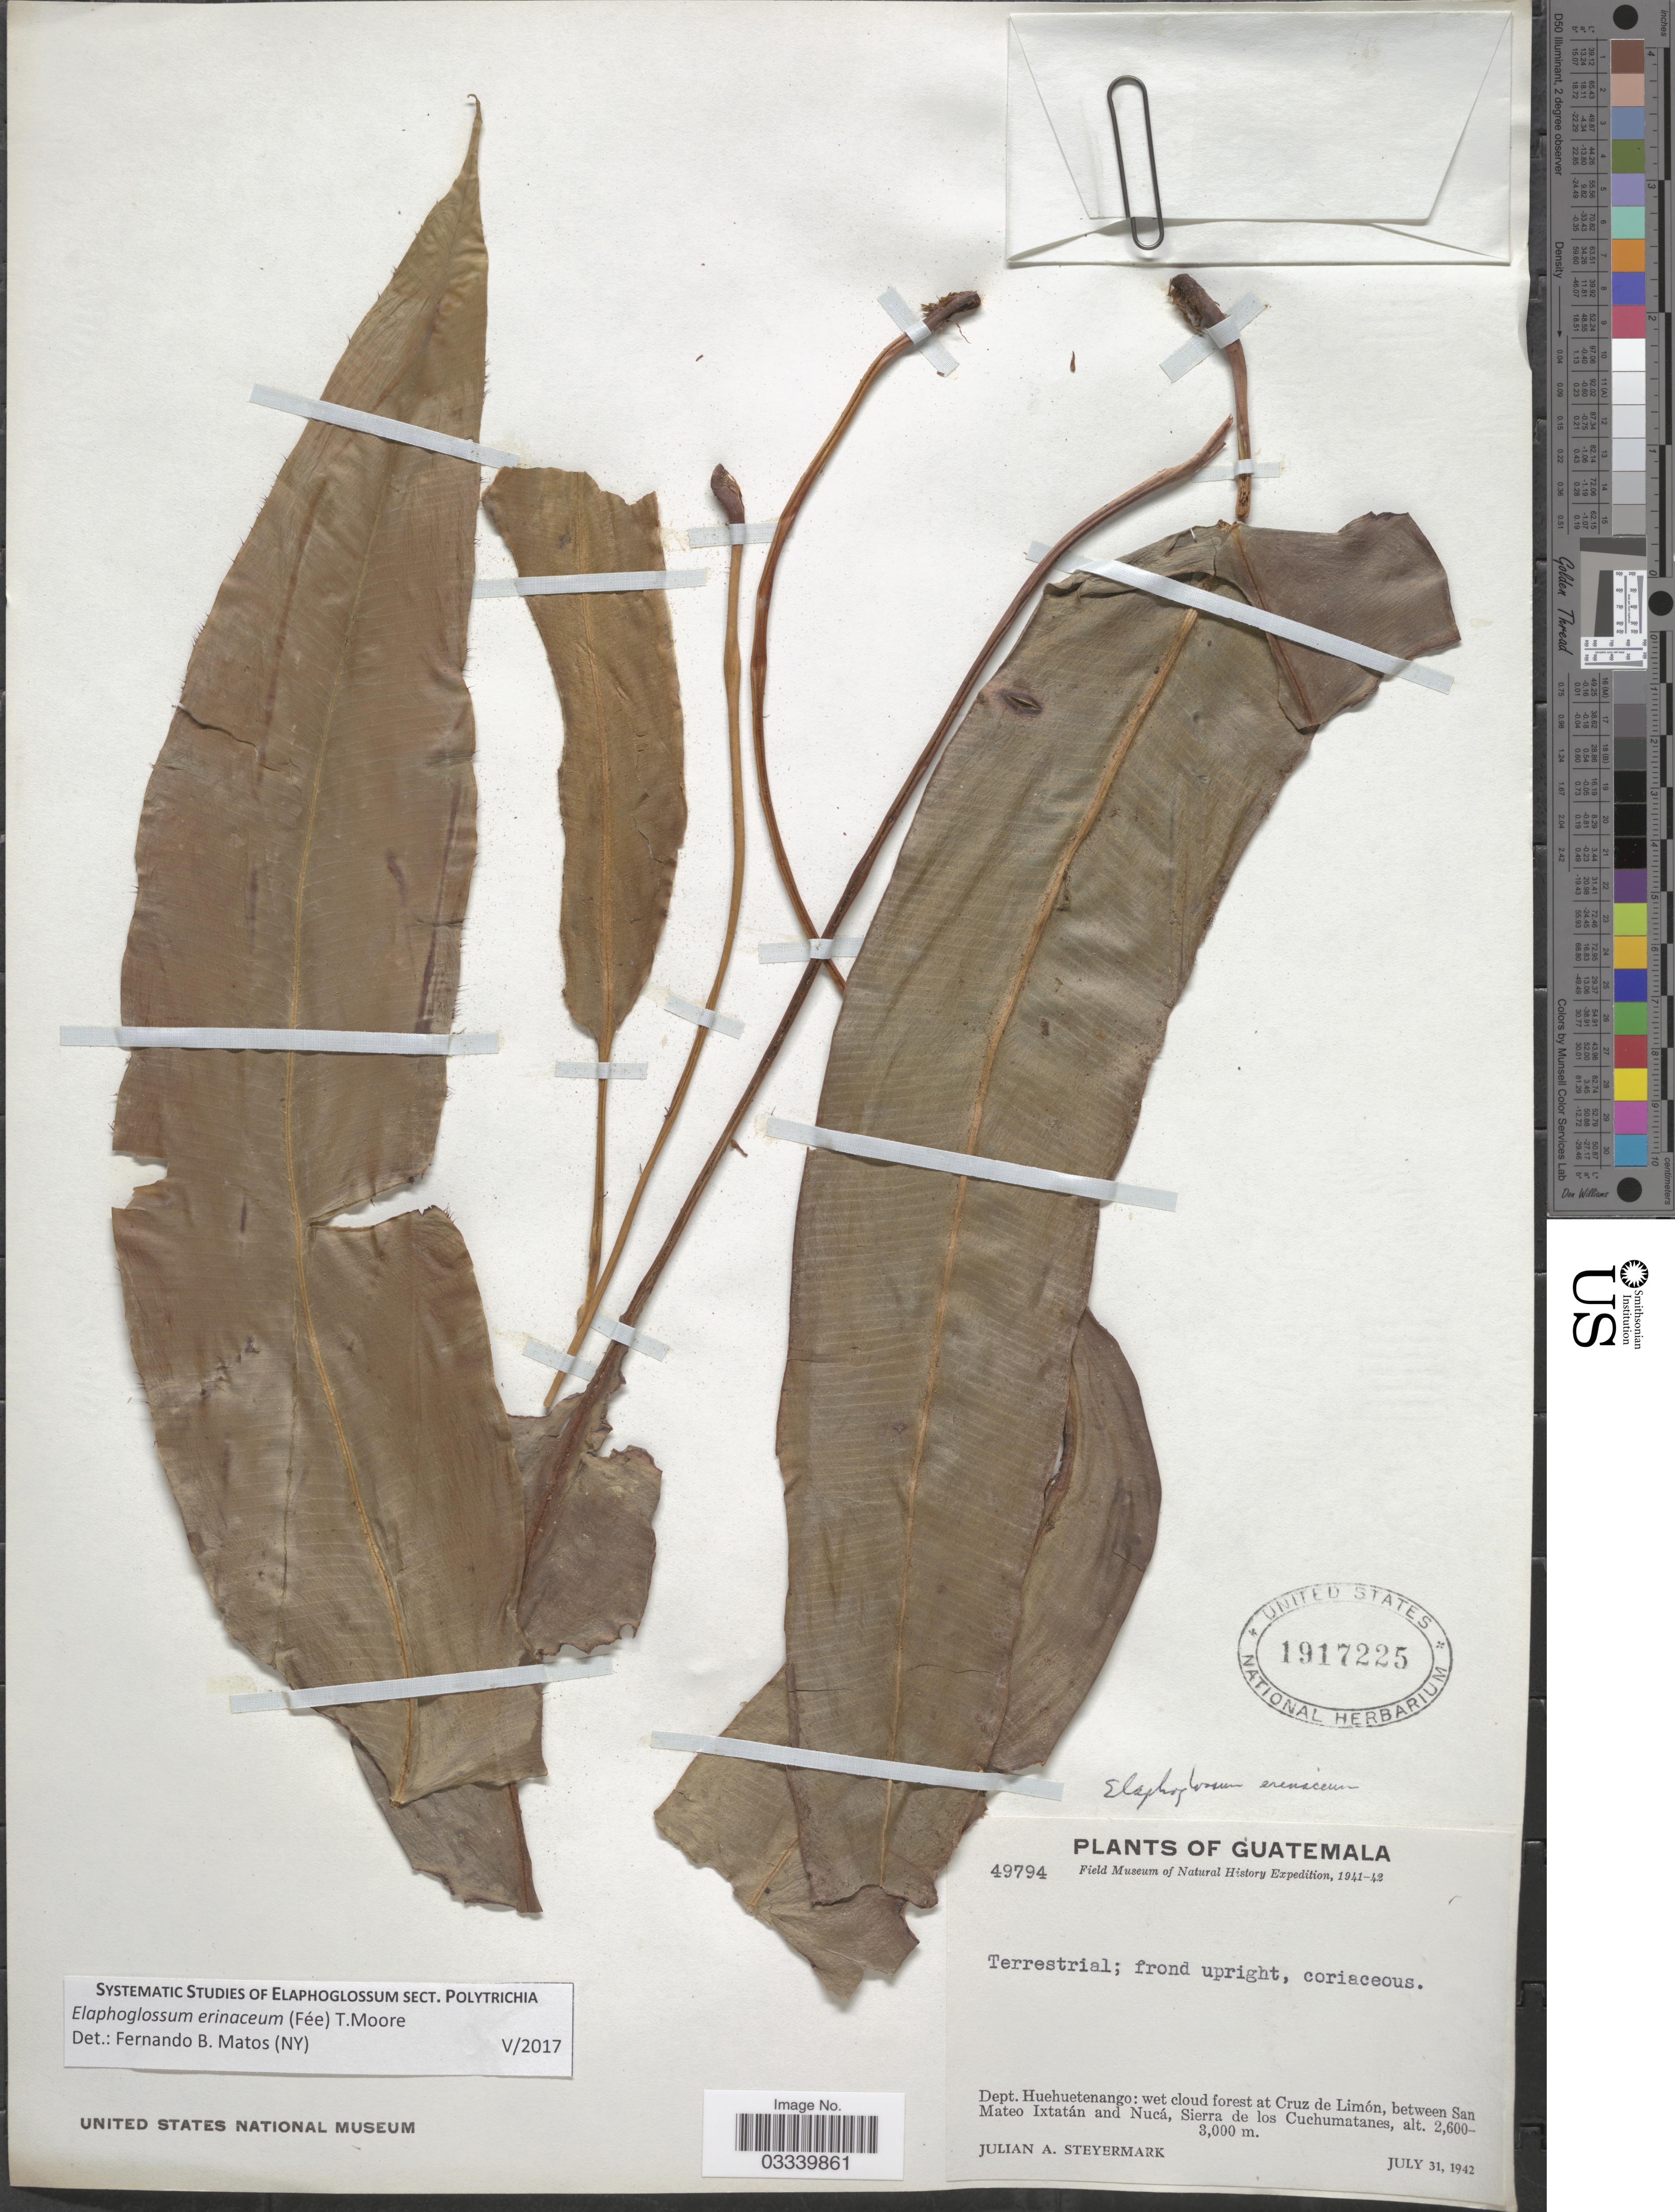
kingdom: Plantae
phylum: Tracheophyta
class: Polypodiopsida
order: Polypodiales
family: Dryopteridaceae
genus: Elaphoglossum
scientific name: Elaphoglossum erinaceum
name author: (Fée) T. Moore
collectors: J. Steyermark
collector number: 49794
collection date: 1942-07-31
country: Guatemala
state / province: Huehuetenango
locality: Dept. Huehuetenango: wet cloud forest at Cruz de Limón, between San Mateo Ixtatán and Nucá, Sierra de los Cuchumatanes.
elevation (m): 2600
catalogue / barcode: US 1917225